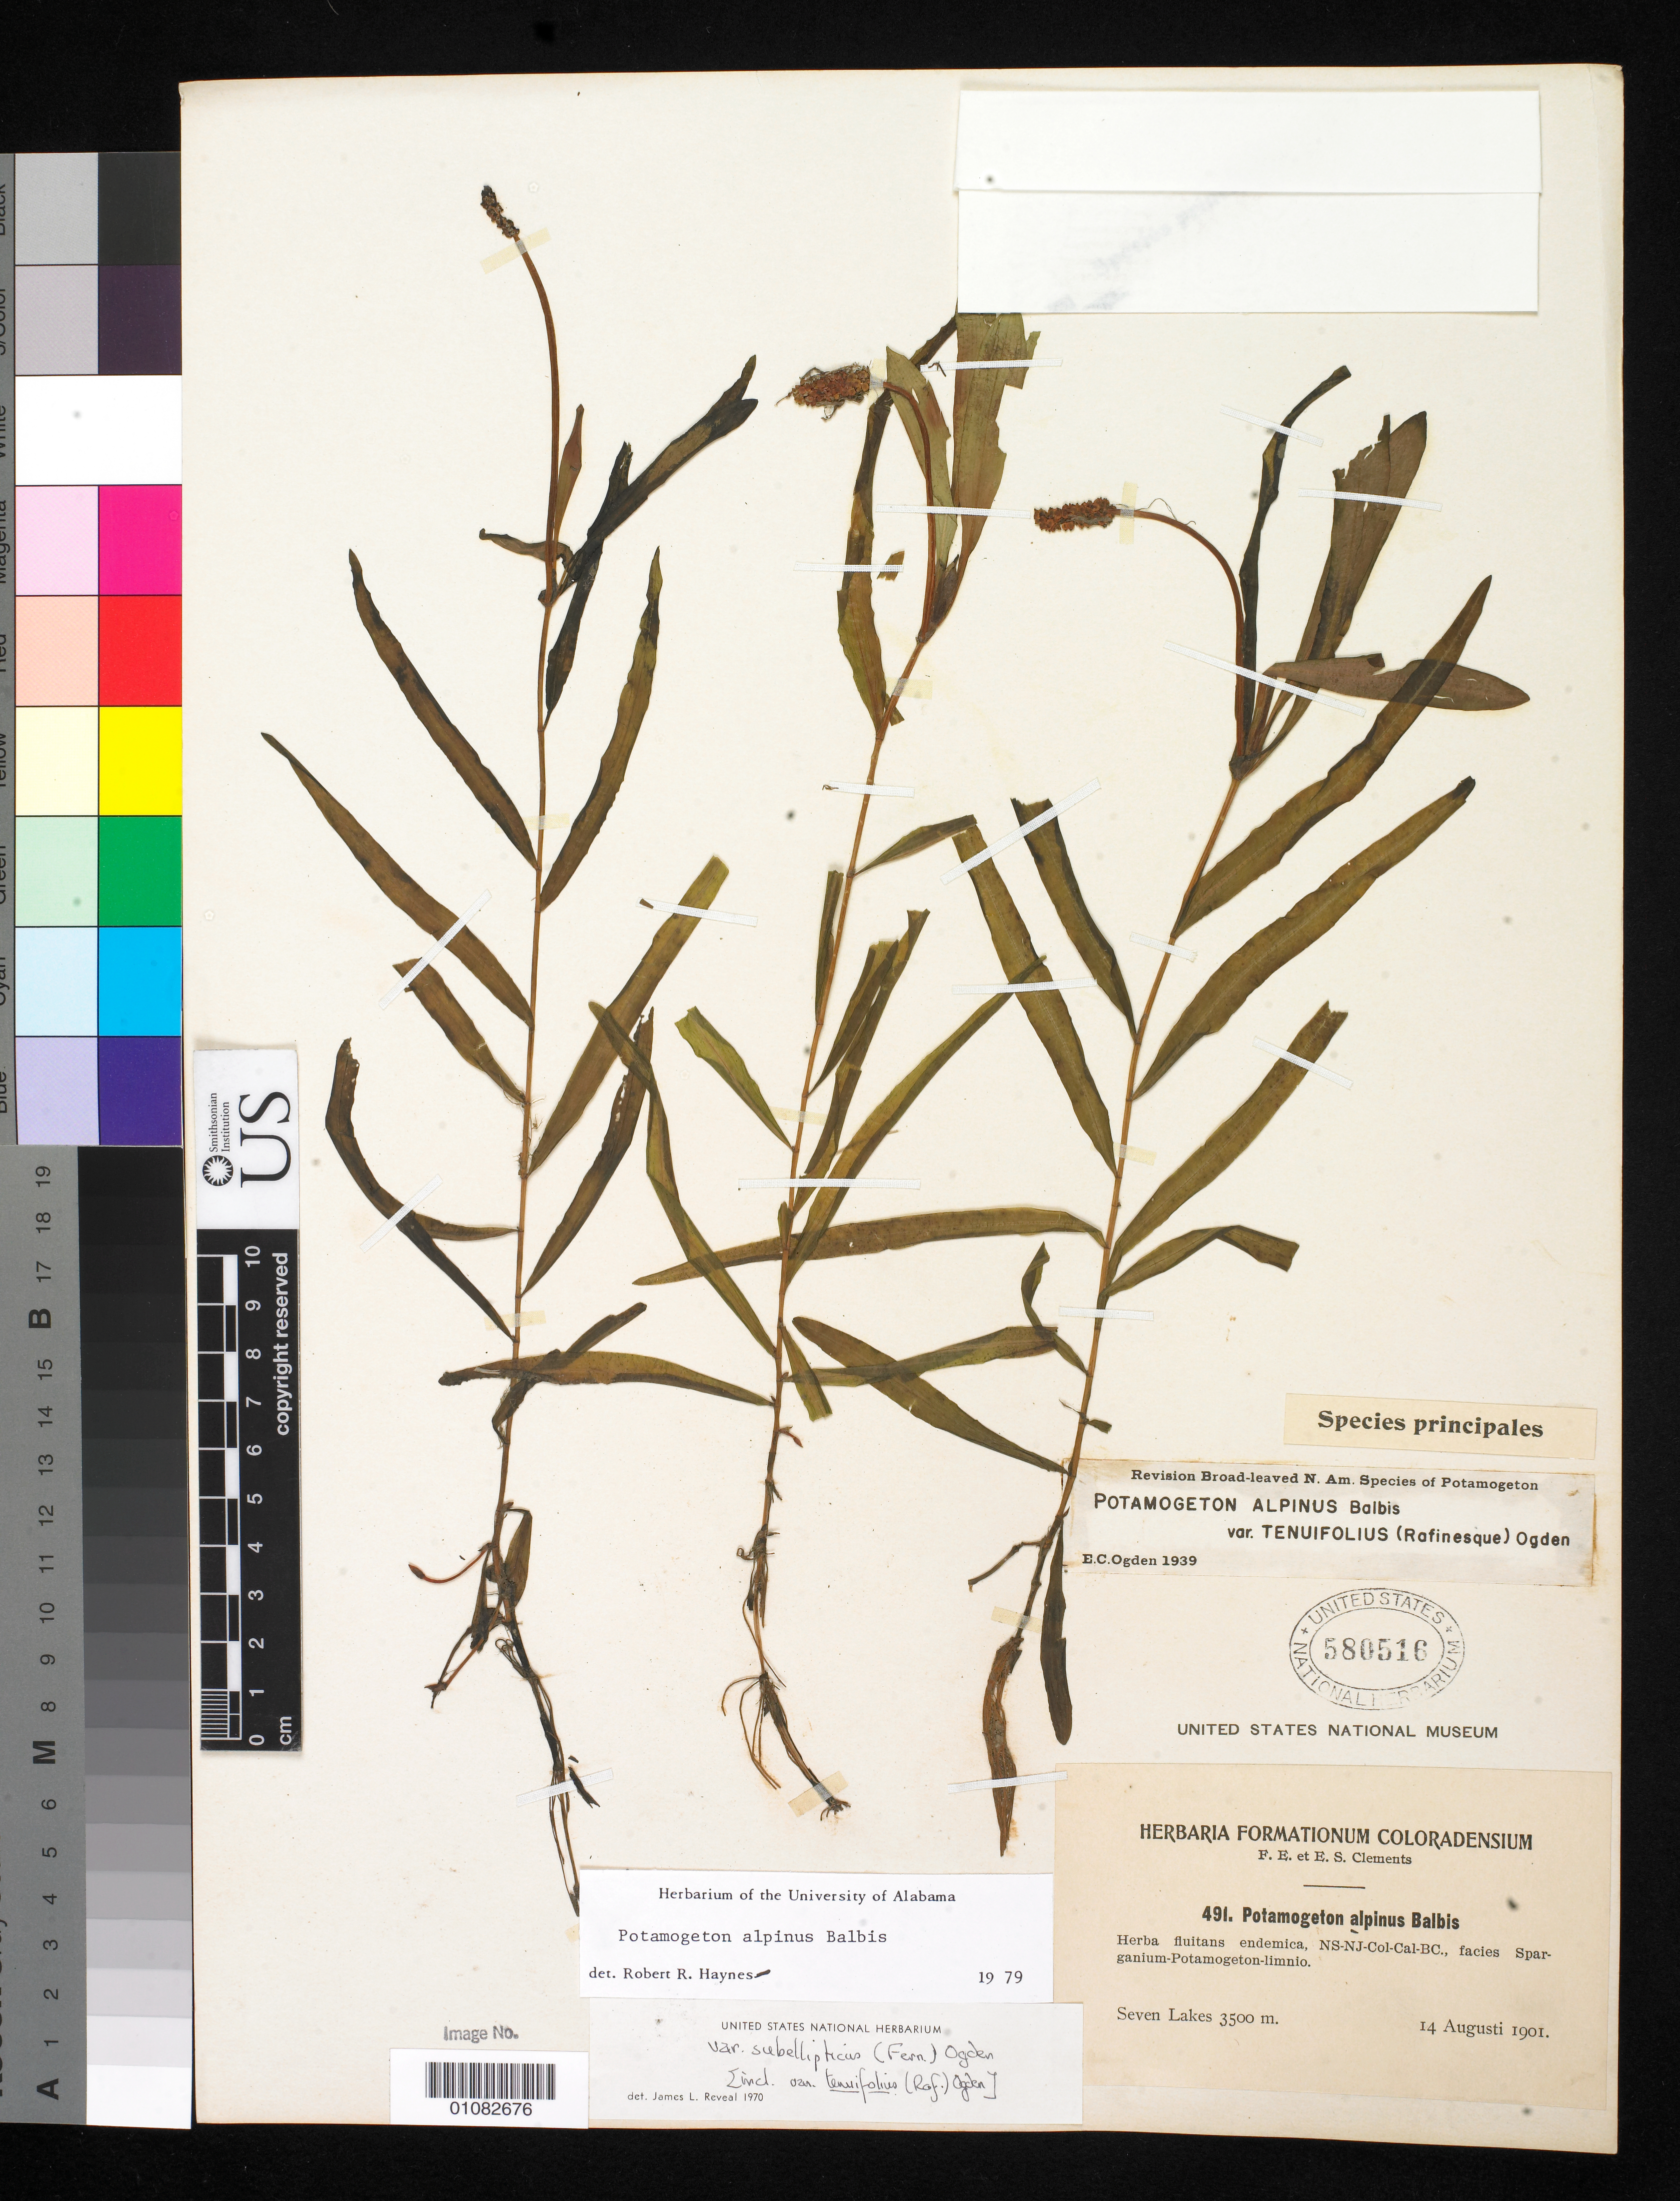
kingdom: Plantae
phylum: Tracheophyta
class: Liliopsida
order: Alismatales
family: Potamogetonaceae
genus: Potamogeton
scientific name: Potamogeton alpinus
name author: Balb.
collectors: F. E. Clements & E. S. Clements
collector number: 491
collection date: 1901-08-14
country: United States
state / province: Colorado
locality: Seven Lakes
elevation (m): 3500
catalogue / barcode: US 580516